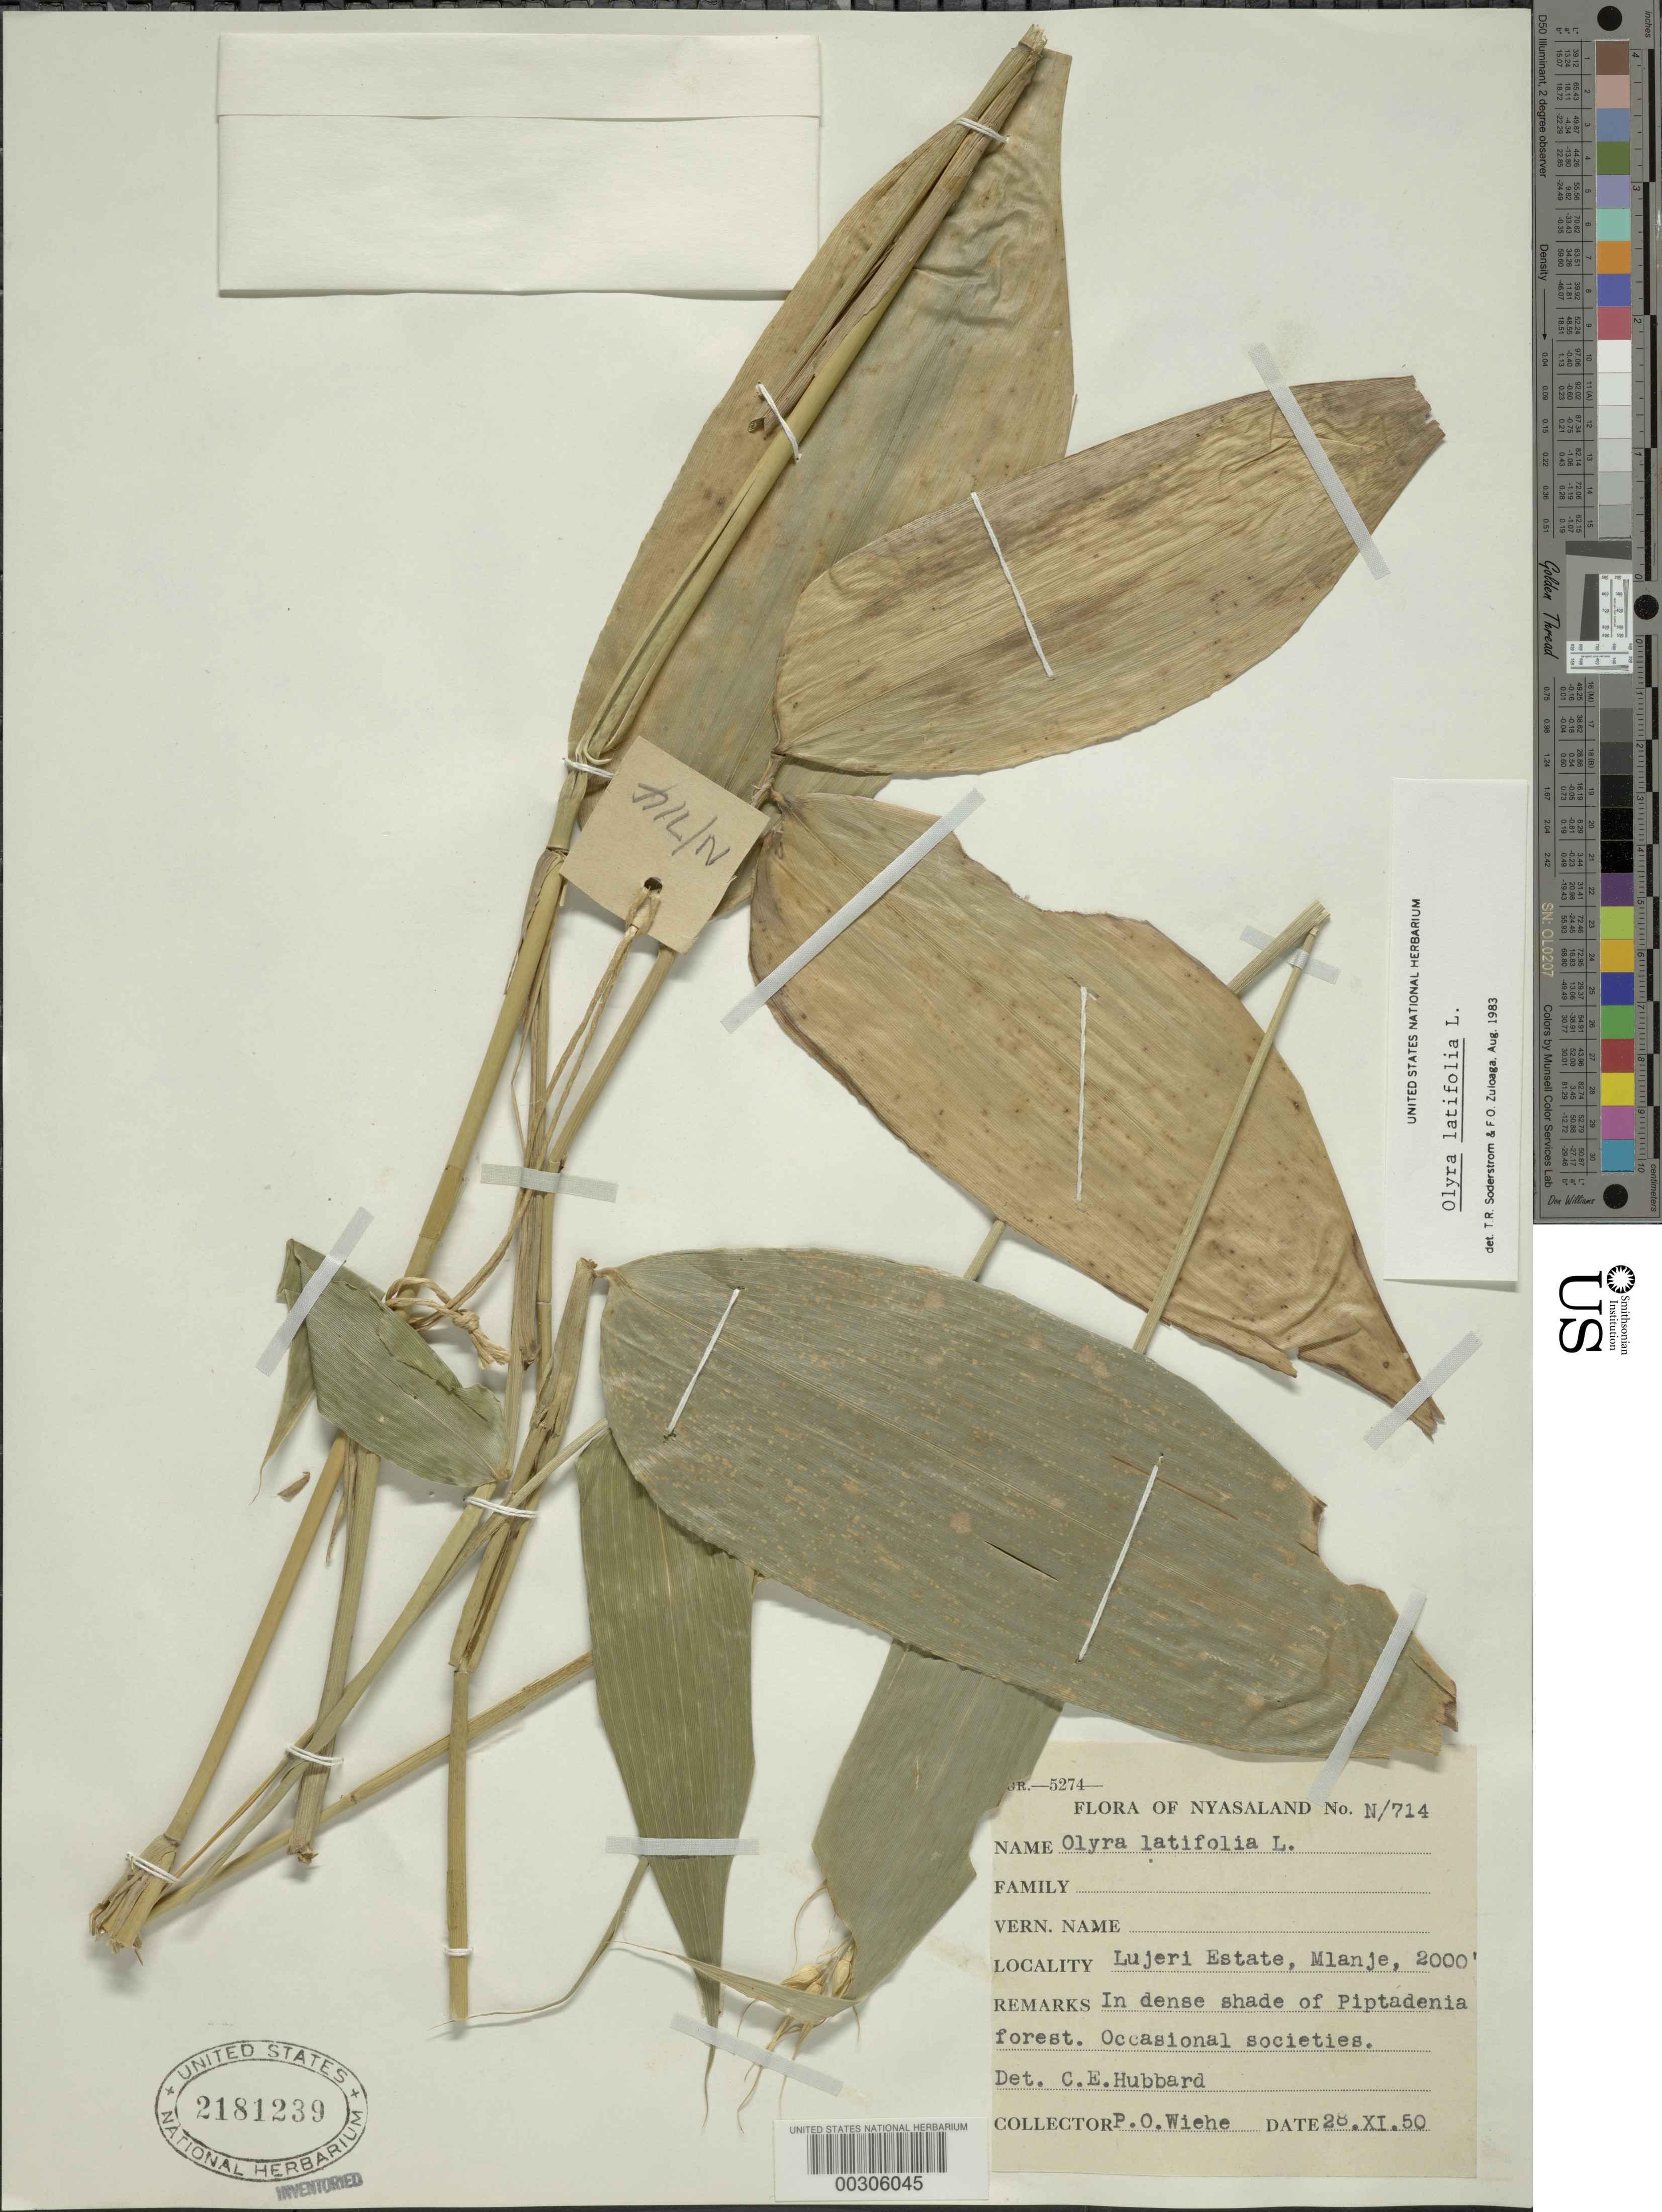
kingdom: Plantae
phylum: Tracheophyta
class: Liliopsida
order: Poales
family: Poaceae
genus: Olyra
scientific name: Olyra latifolia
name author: L.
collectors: P. Wiehe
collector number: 714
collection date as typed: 28 Nov 1950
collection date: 1950-11-28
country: Malawi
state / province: Southern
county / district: Mulanje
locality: Lujeri estate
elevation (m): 610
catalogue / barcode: US 2181239